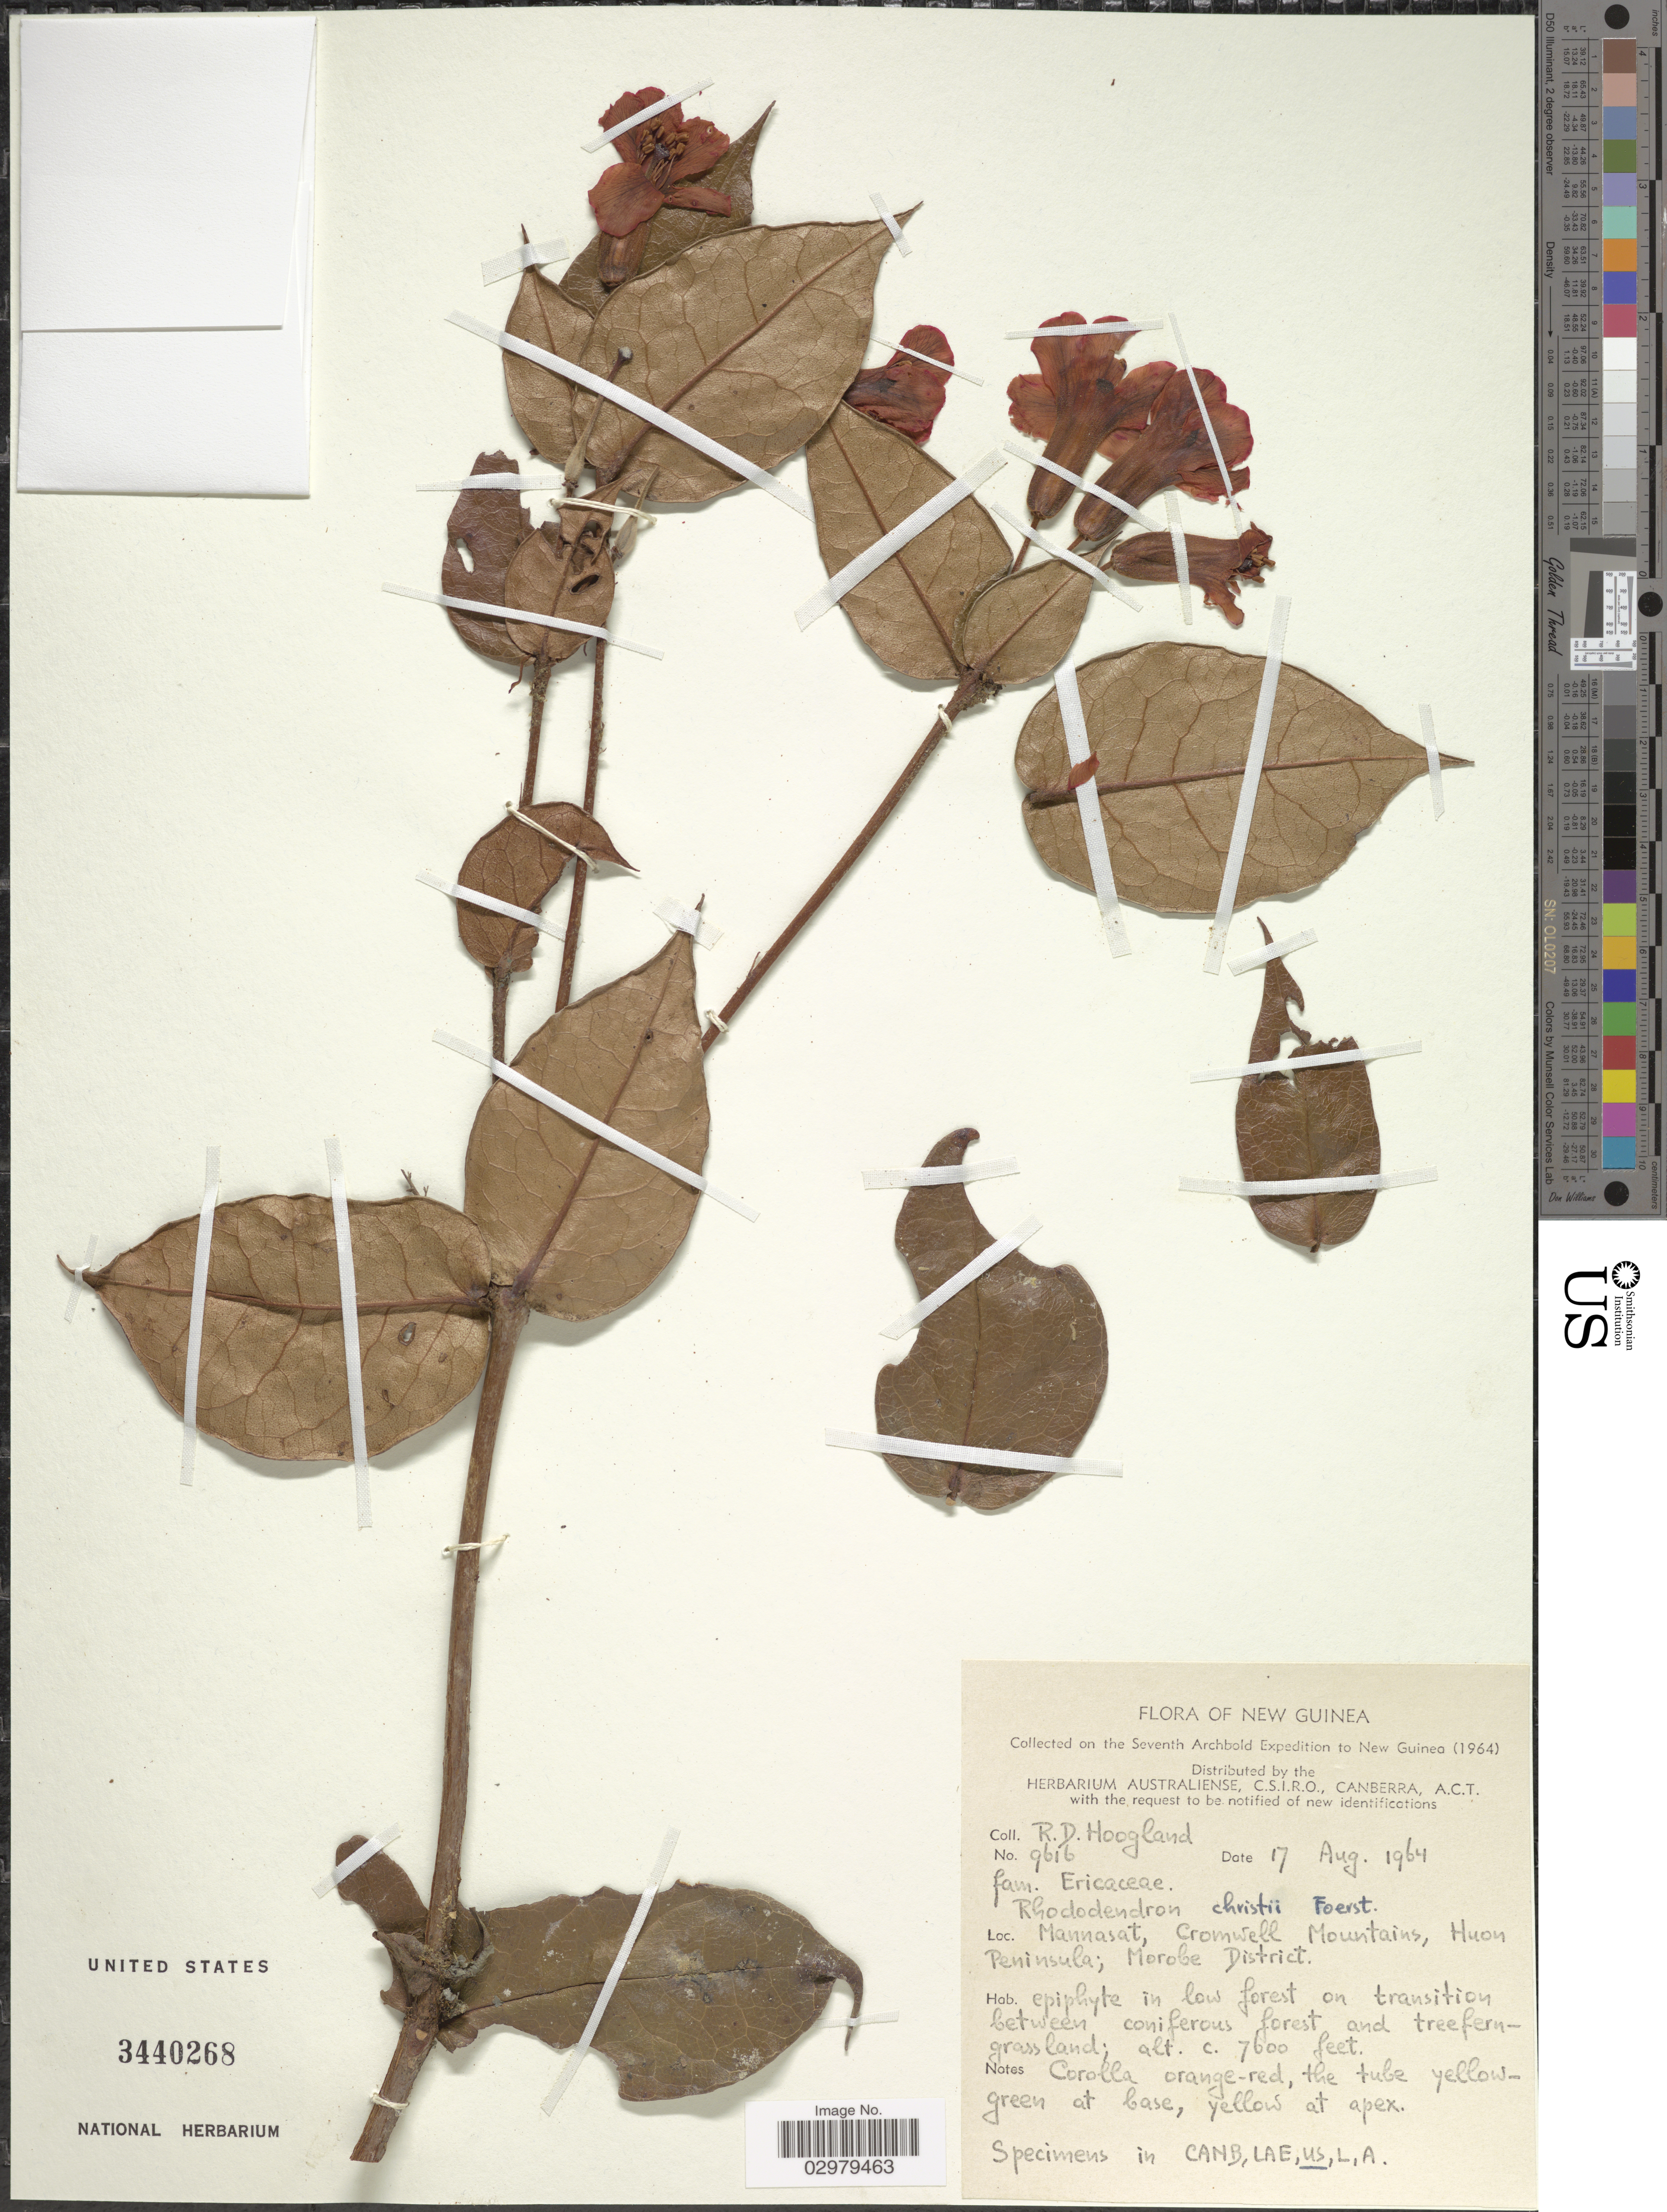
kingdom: Plantae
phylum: Tracheophyta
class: Magnoliopsida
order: Ericales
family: Ericaceae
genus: Rhododendron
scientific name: Rhododendron christi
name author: F. Först.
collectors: R. D. Hoogland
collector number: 9616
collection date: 1964-08-17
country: Papua New Guinea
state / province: Morobe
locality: New Guinea. Mannasat, Cromwell Mountains, Huon Peninsula; Morobe District.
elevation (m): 2316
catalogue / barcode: US 3440268